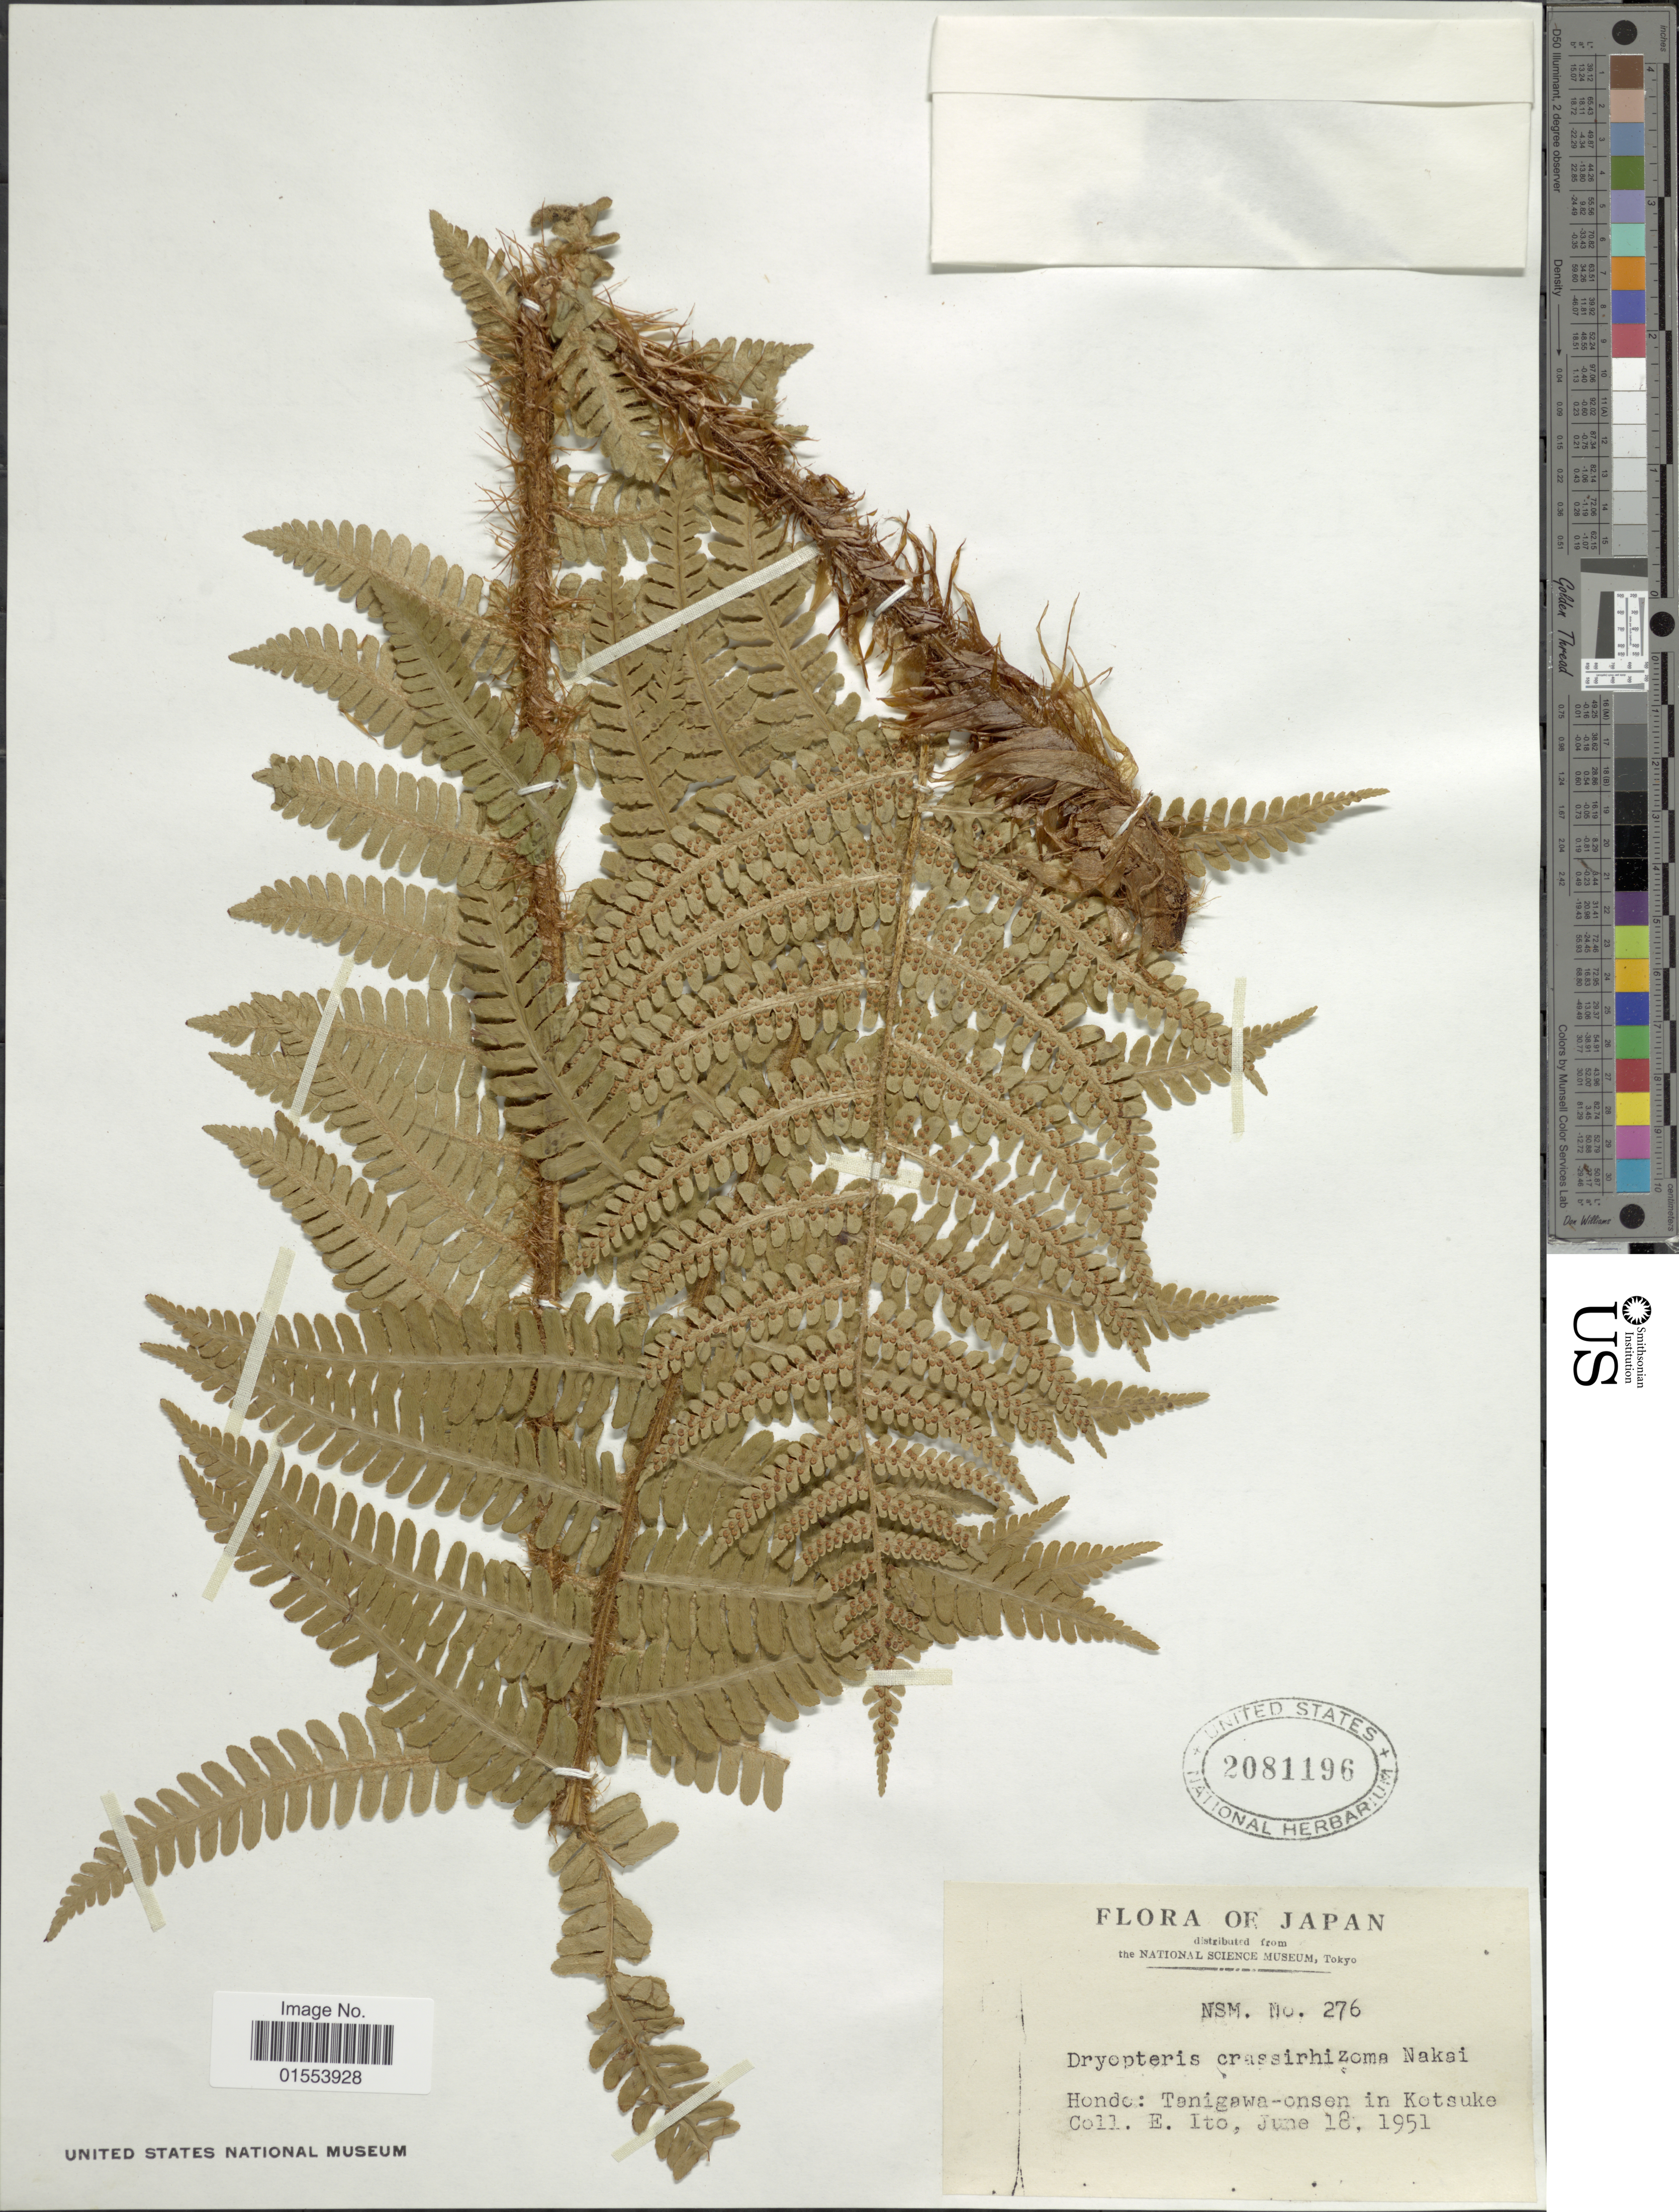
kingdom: Plantae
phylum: Tracheophyta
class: Polypodiopsida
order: Polypodiales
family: Dryopteridaceae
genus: Dryopteris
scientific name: Dryopteris crassirhizoma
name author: Nakai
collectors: E. Ito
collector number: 276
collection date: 1951-06-18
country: Japan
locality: Japan. Hondo: Tanigawa-onsen in Kotsuke.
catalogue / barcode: US 2081196